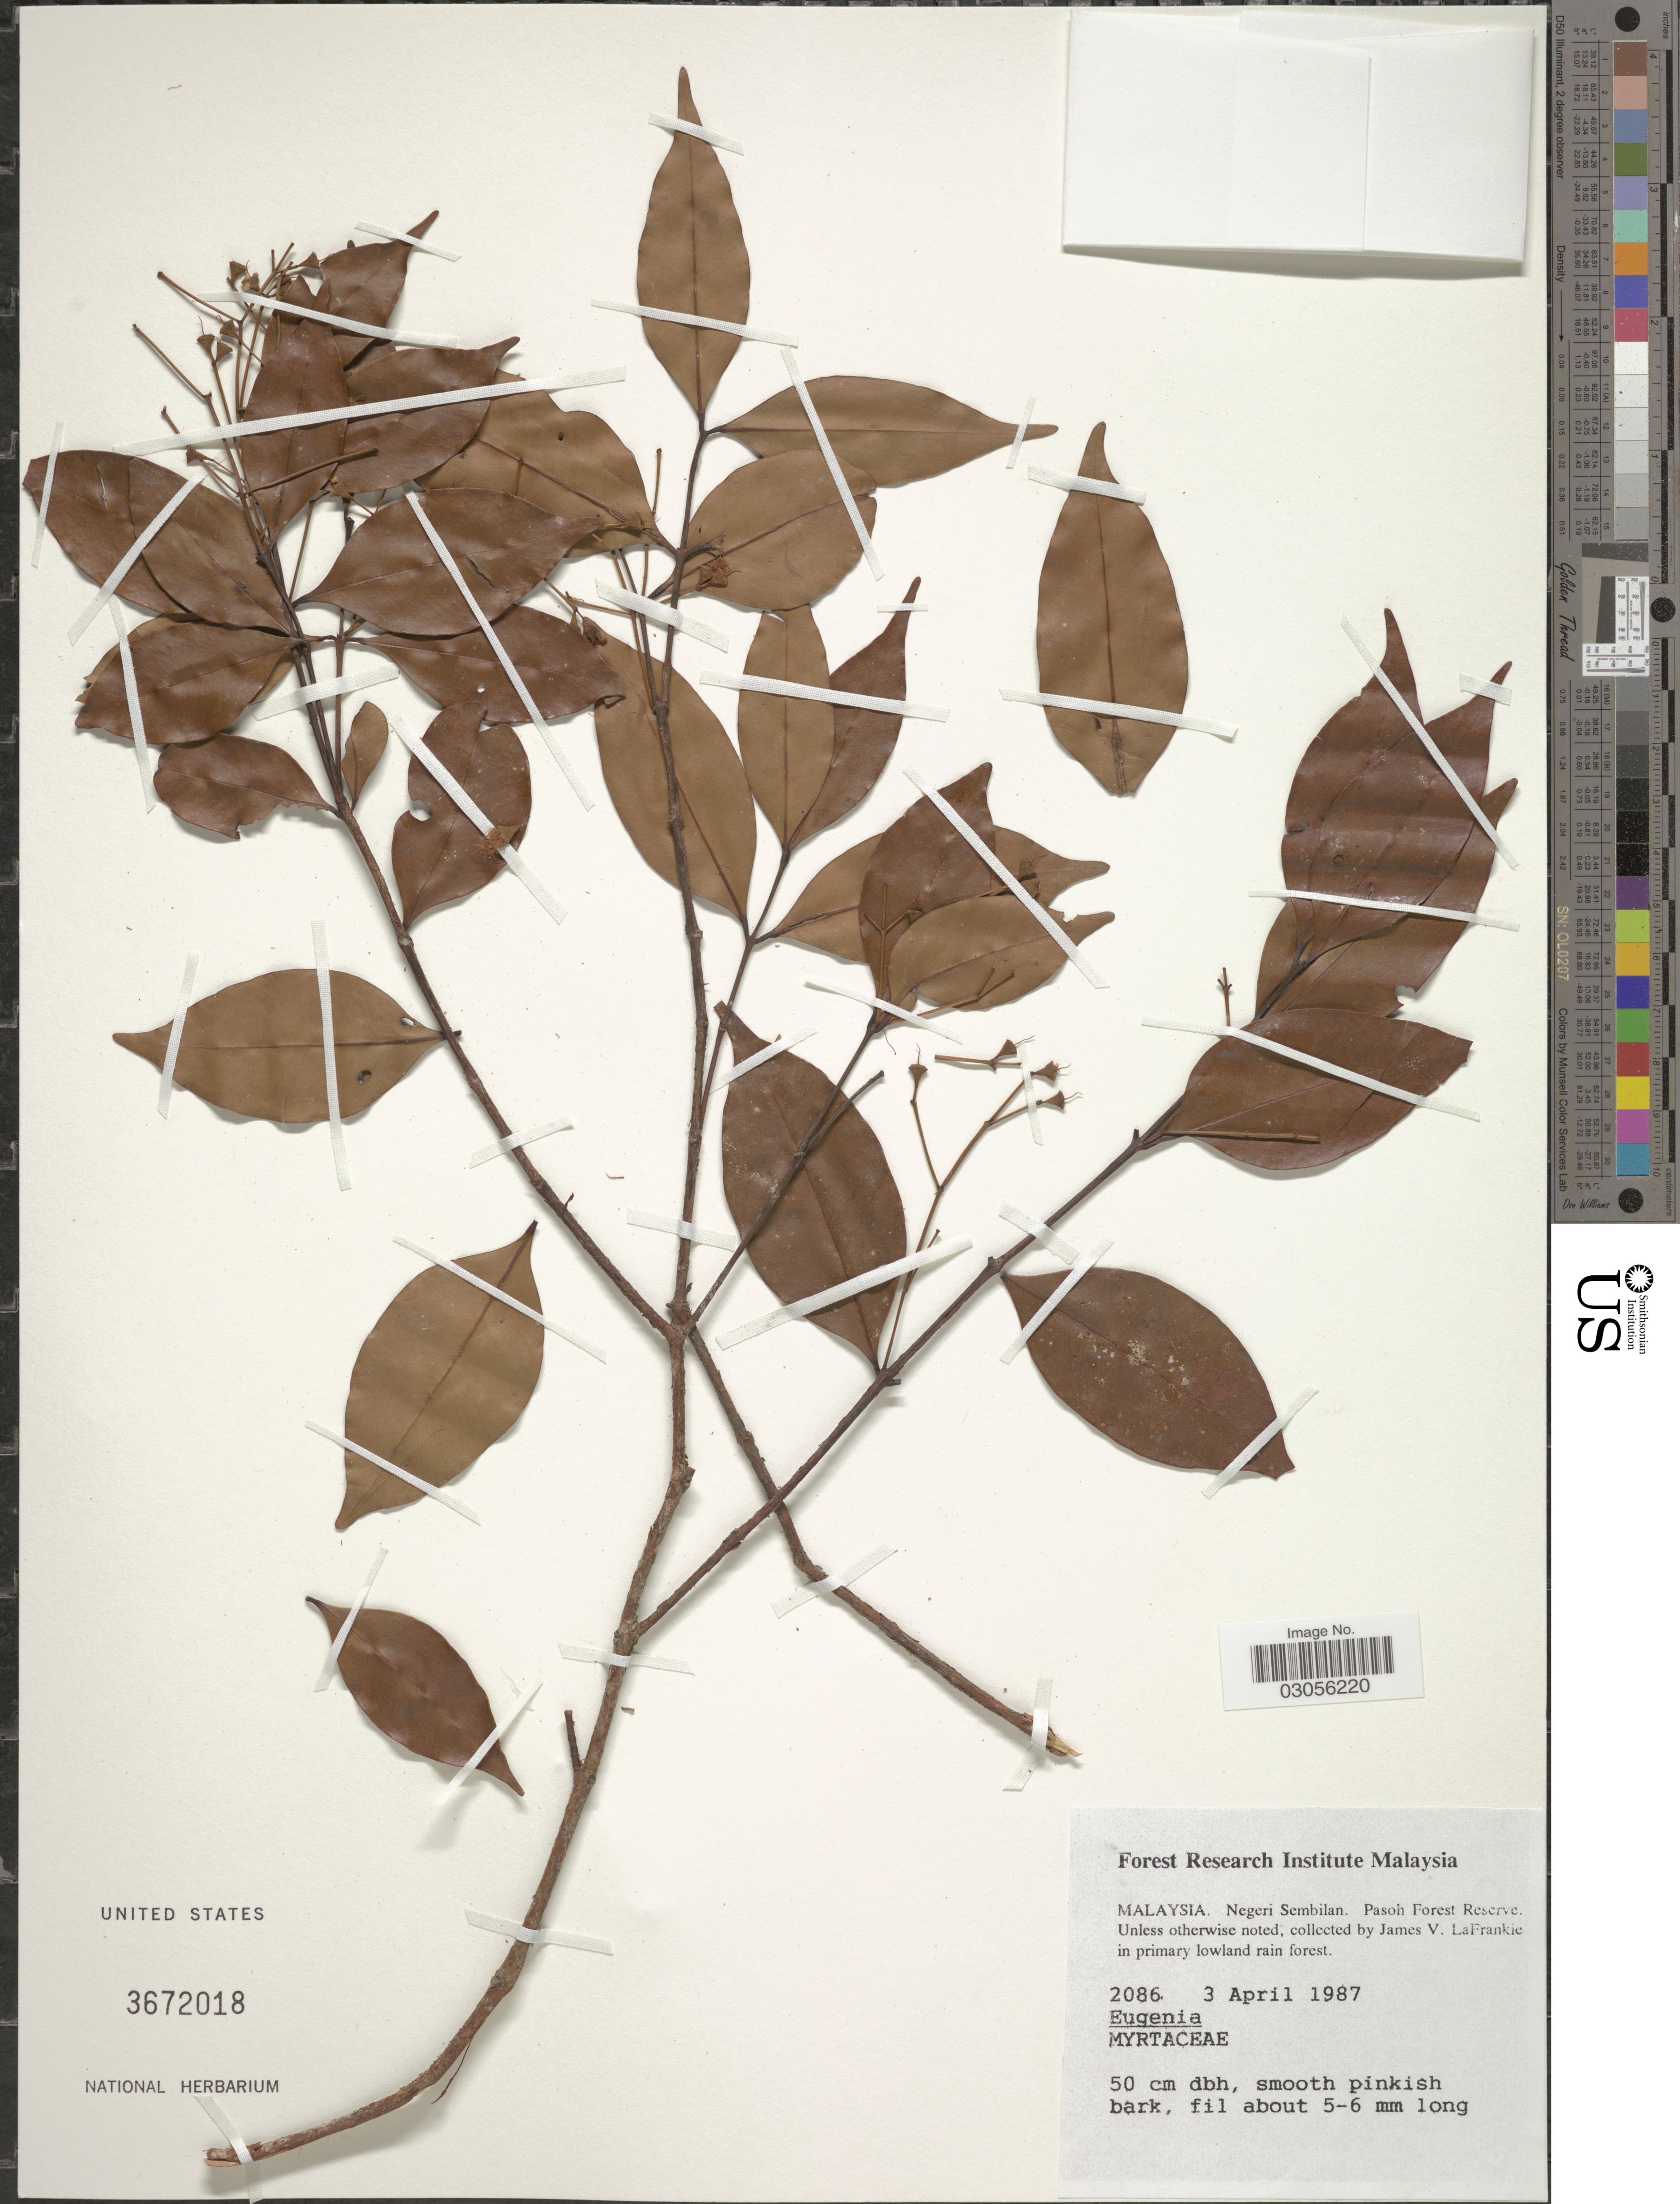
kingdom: Plantae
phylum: Tracheophyta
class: Magnoliopsida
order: Myrtales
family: Myrtaceae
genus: Syzygium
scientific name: Syzygium sp.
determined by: Strong, M. T., (US), Smithsonian Institution - National Museum of Natural History (UNITED STATES)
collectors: J. V. LaFrankie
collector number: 2086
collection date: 1987-04-03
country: Malaysia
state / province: Negeri Sembilan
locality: Negeri Sembilan. Pasoh Forest Reserve.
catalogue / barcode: US 3672018